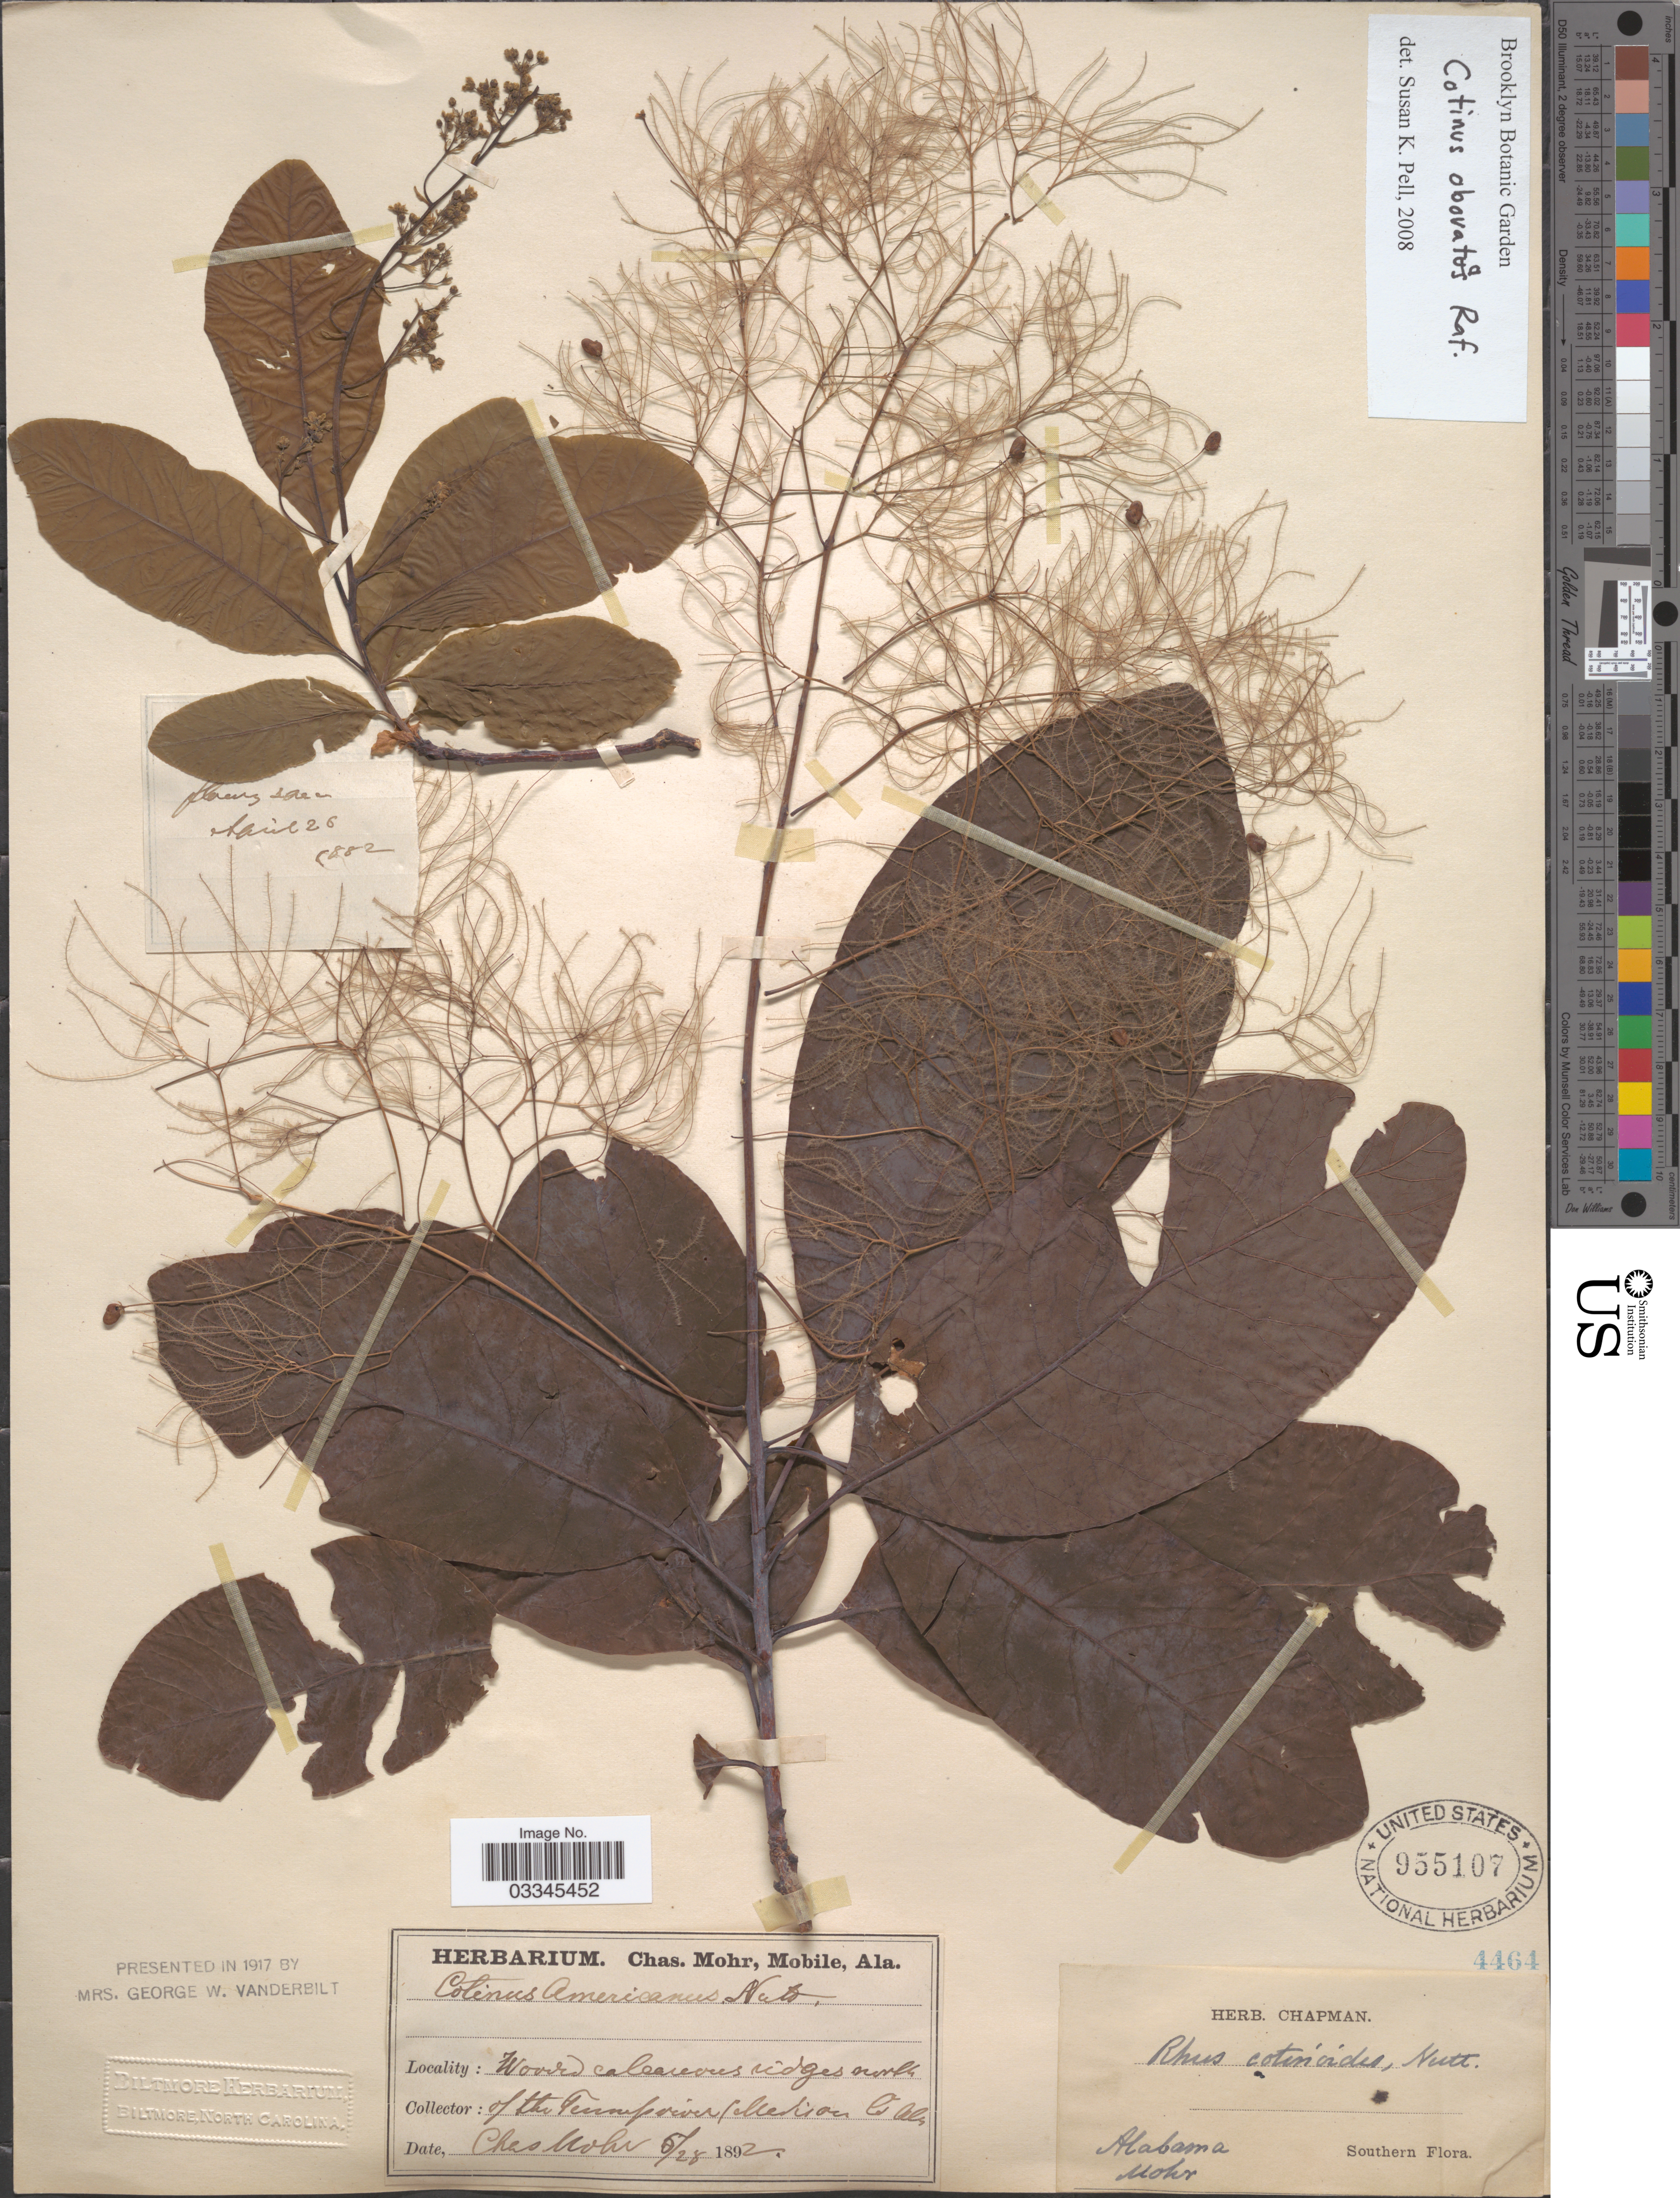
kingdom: Plantae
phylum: Tracheophyta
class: Magnoliopsida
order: Sapindales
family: Anacardiaceae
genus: Cotinus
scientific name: Cotinus obovatus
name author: Raf.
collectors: C. Mohr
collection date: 1892-05-28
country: United States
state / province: Alabama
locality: Southern. Ridges north of the Tenness river.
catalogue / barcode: US 955107